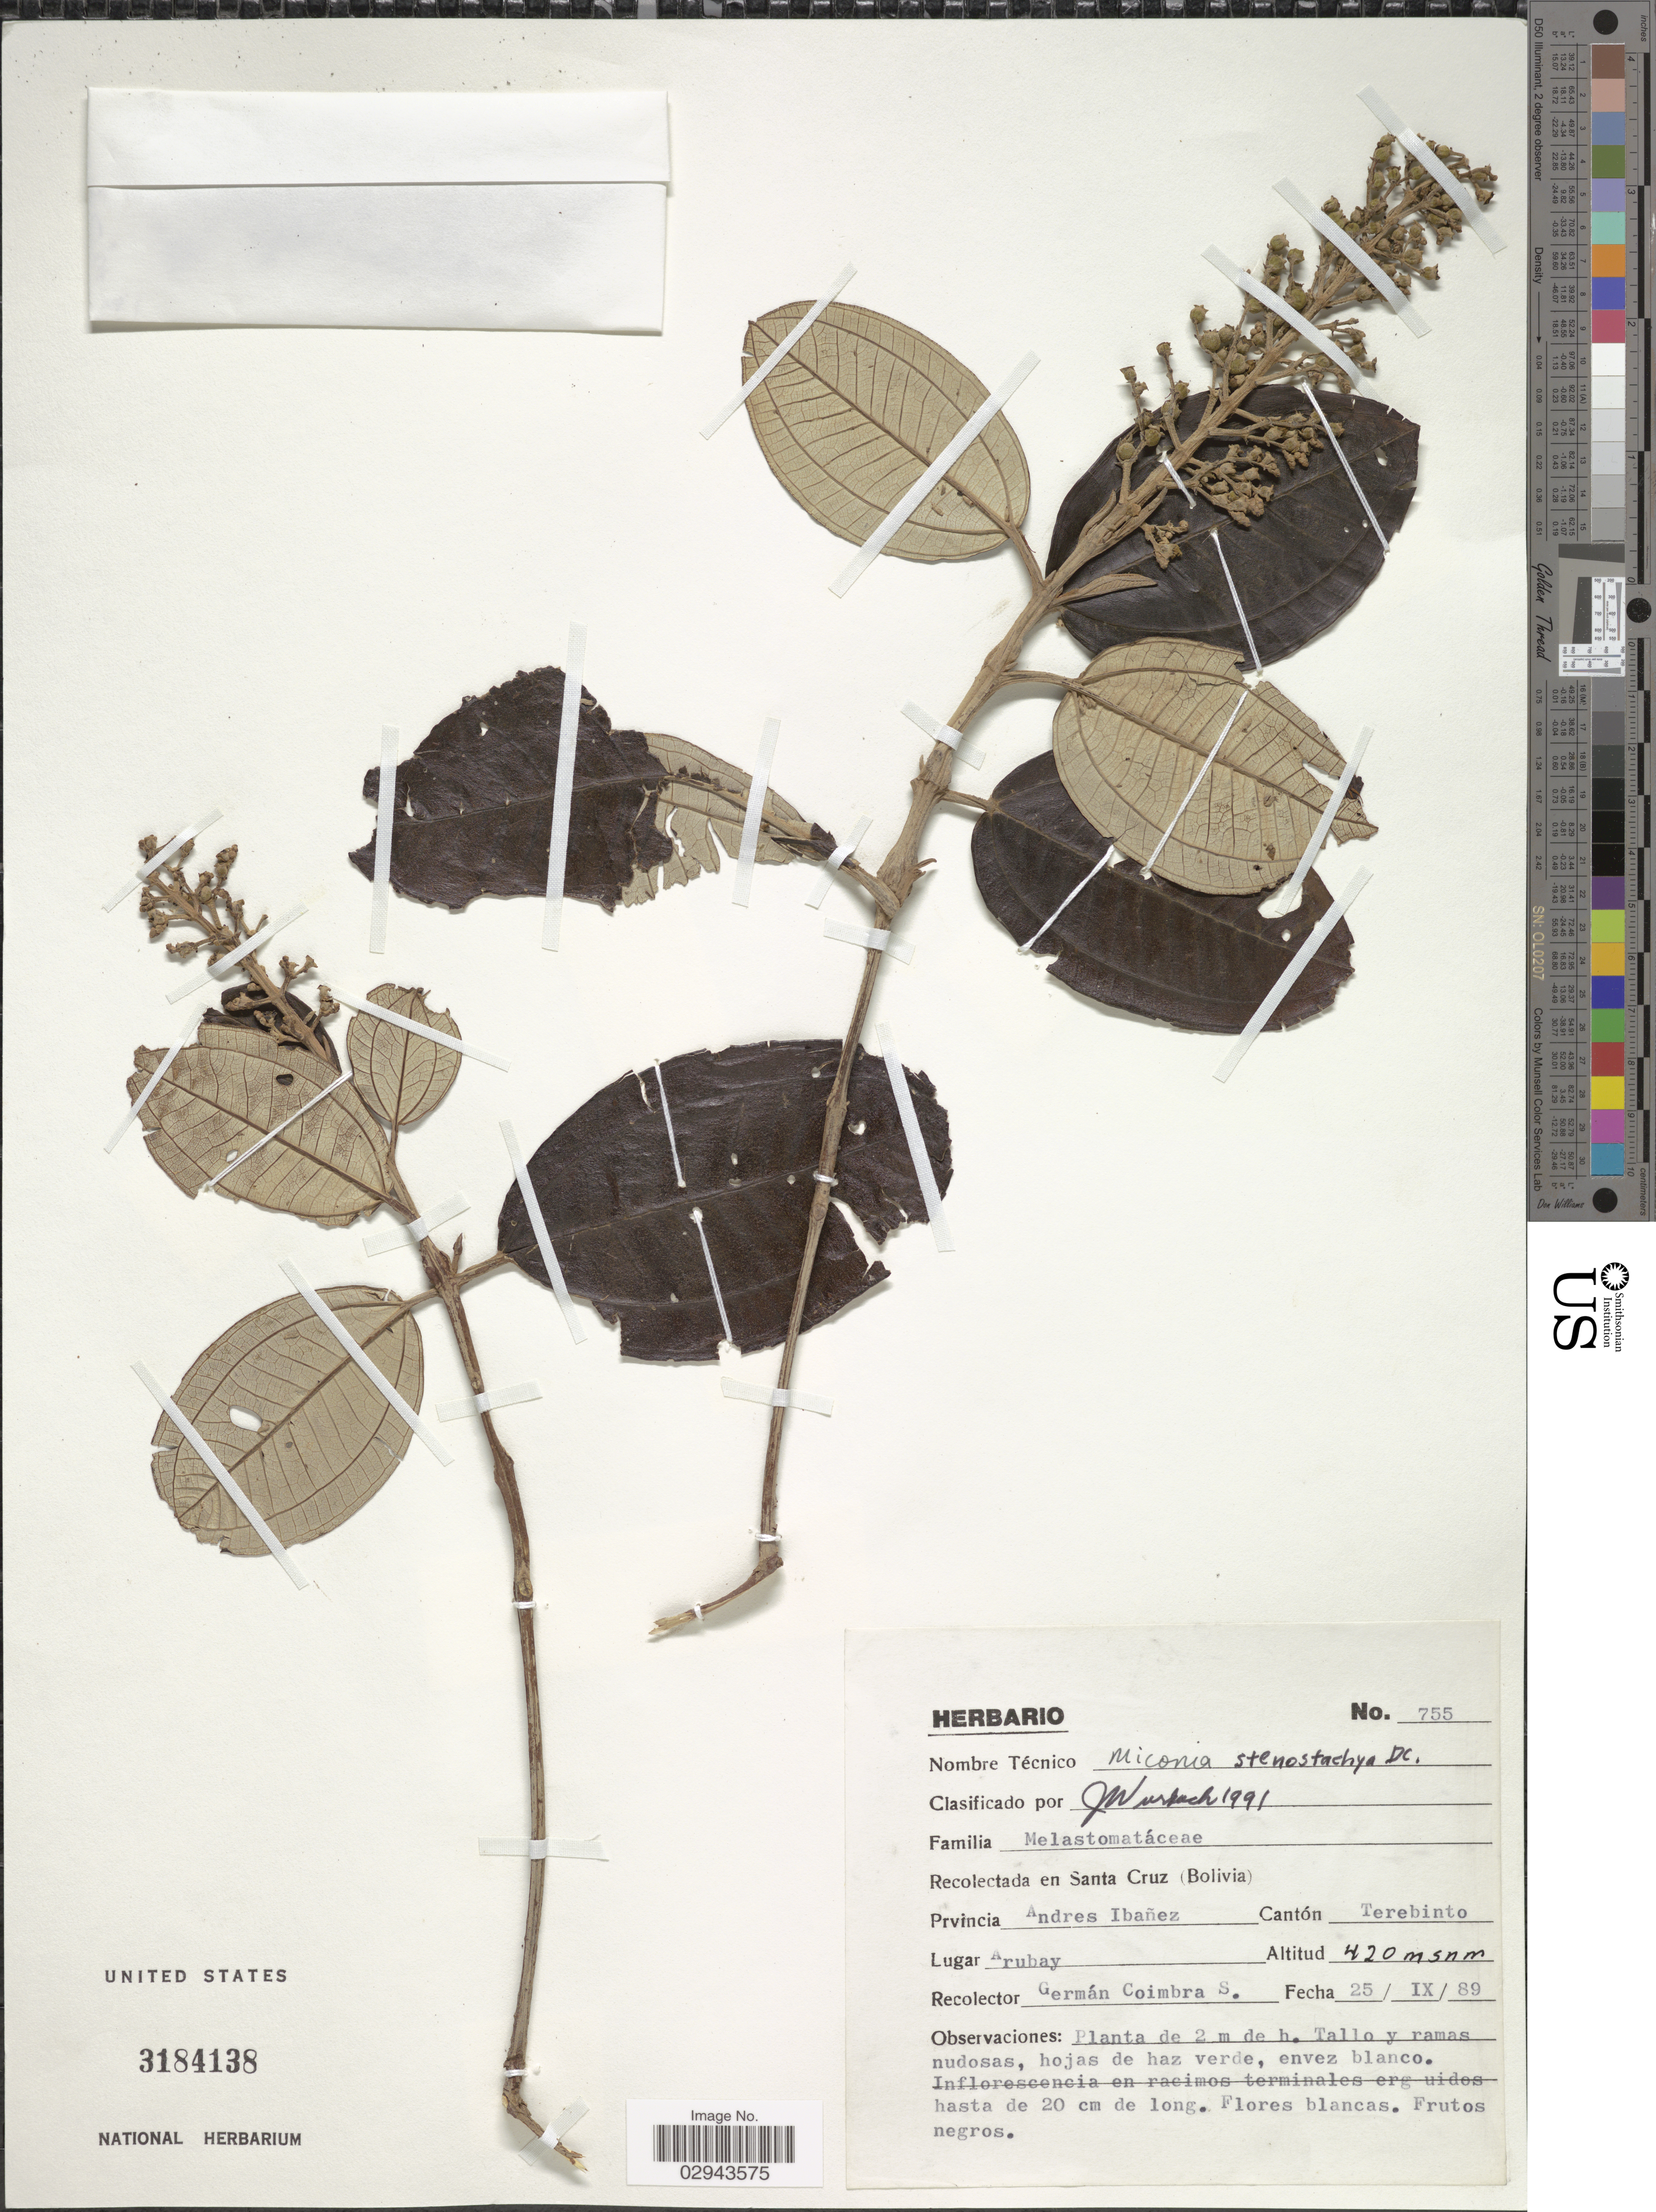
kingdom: Plantae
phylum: Tracheophyta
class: Magnoliopsida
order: Myrtales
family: Melastomataceae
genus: Miconia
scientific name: Miconia stenostachya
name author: DC.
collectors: G. Coimbra S.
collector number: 755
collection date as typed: Transcribed d/m/y: 25/9/89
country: Bolivia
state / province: Santa Cruz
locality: Prvincia Andres Ibañez. Cantón Terebinto. Lugar Arubay.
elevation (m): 420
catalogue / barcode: US 3184138